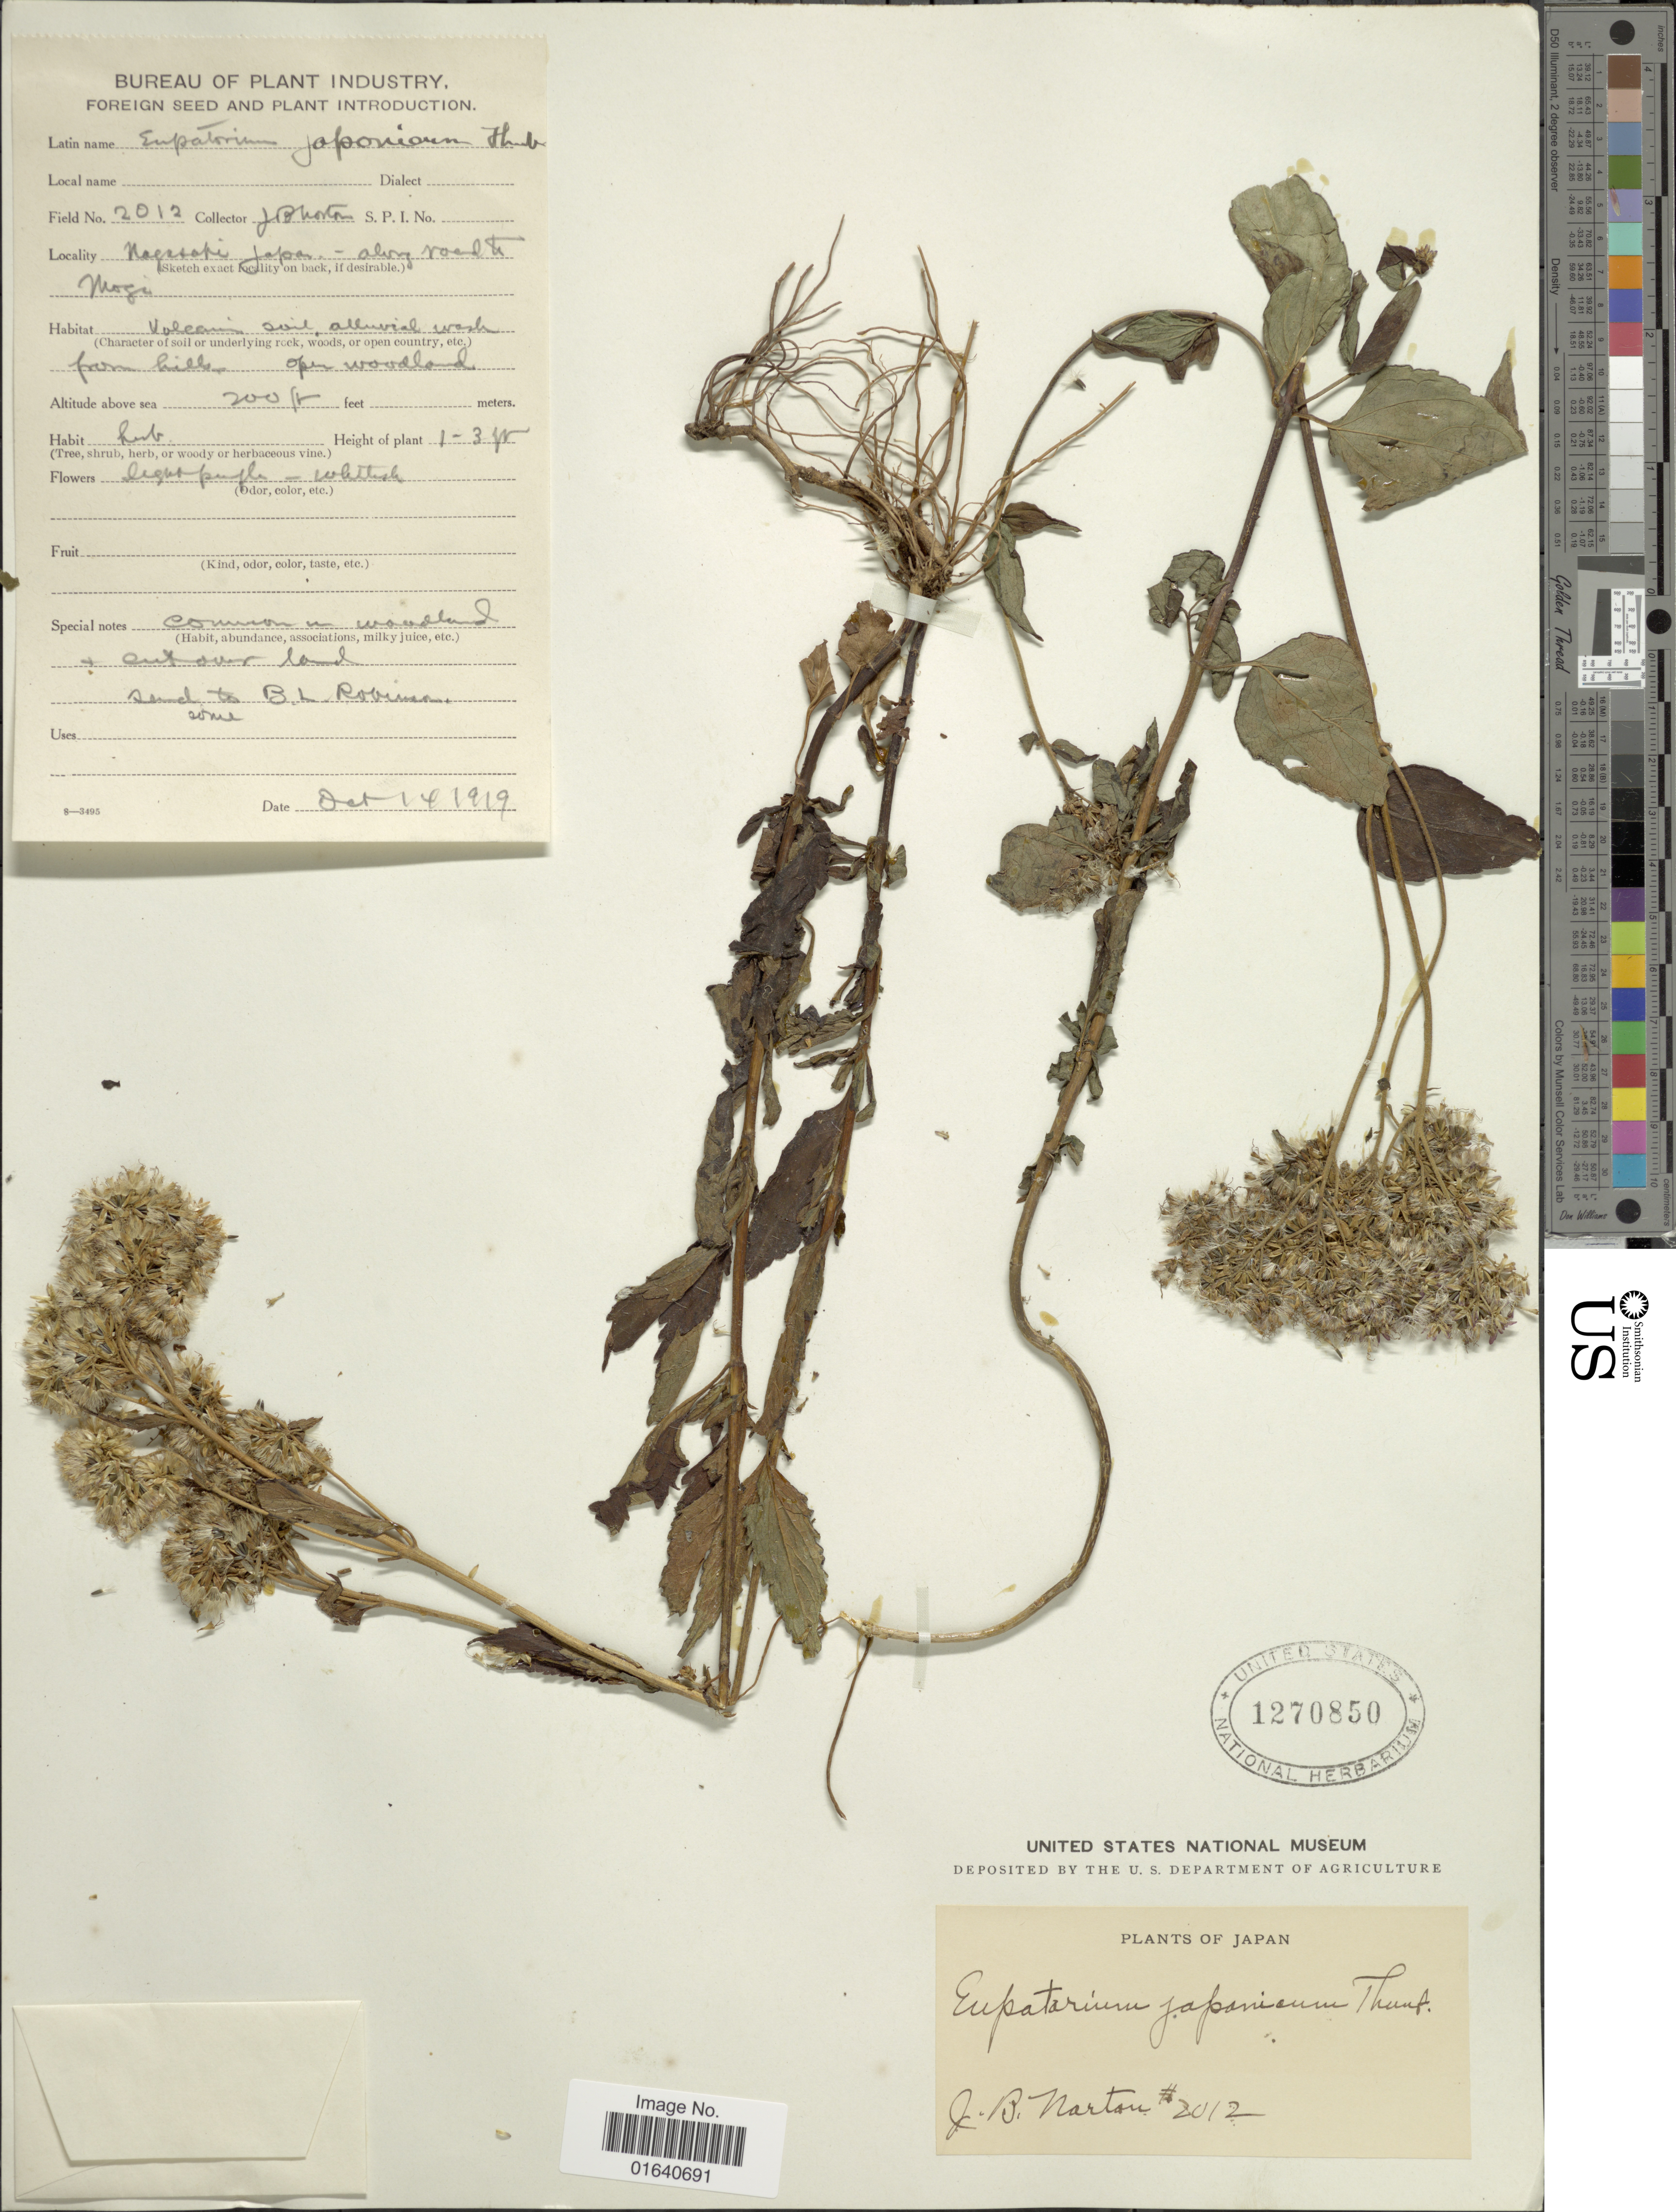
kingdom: Plantae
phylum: Tracheophyta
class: Magnoliopsida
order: Asterales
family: Asteraceae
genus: Eupatorium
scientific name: Eupatorium japonicum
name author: Thunb.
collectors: J. B. Norton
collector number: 2012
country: Japan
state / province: Nagasaki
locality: Along rock Mogi.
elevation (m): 61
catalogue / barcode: US 1270850